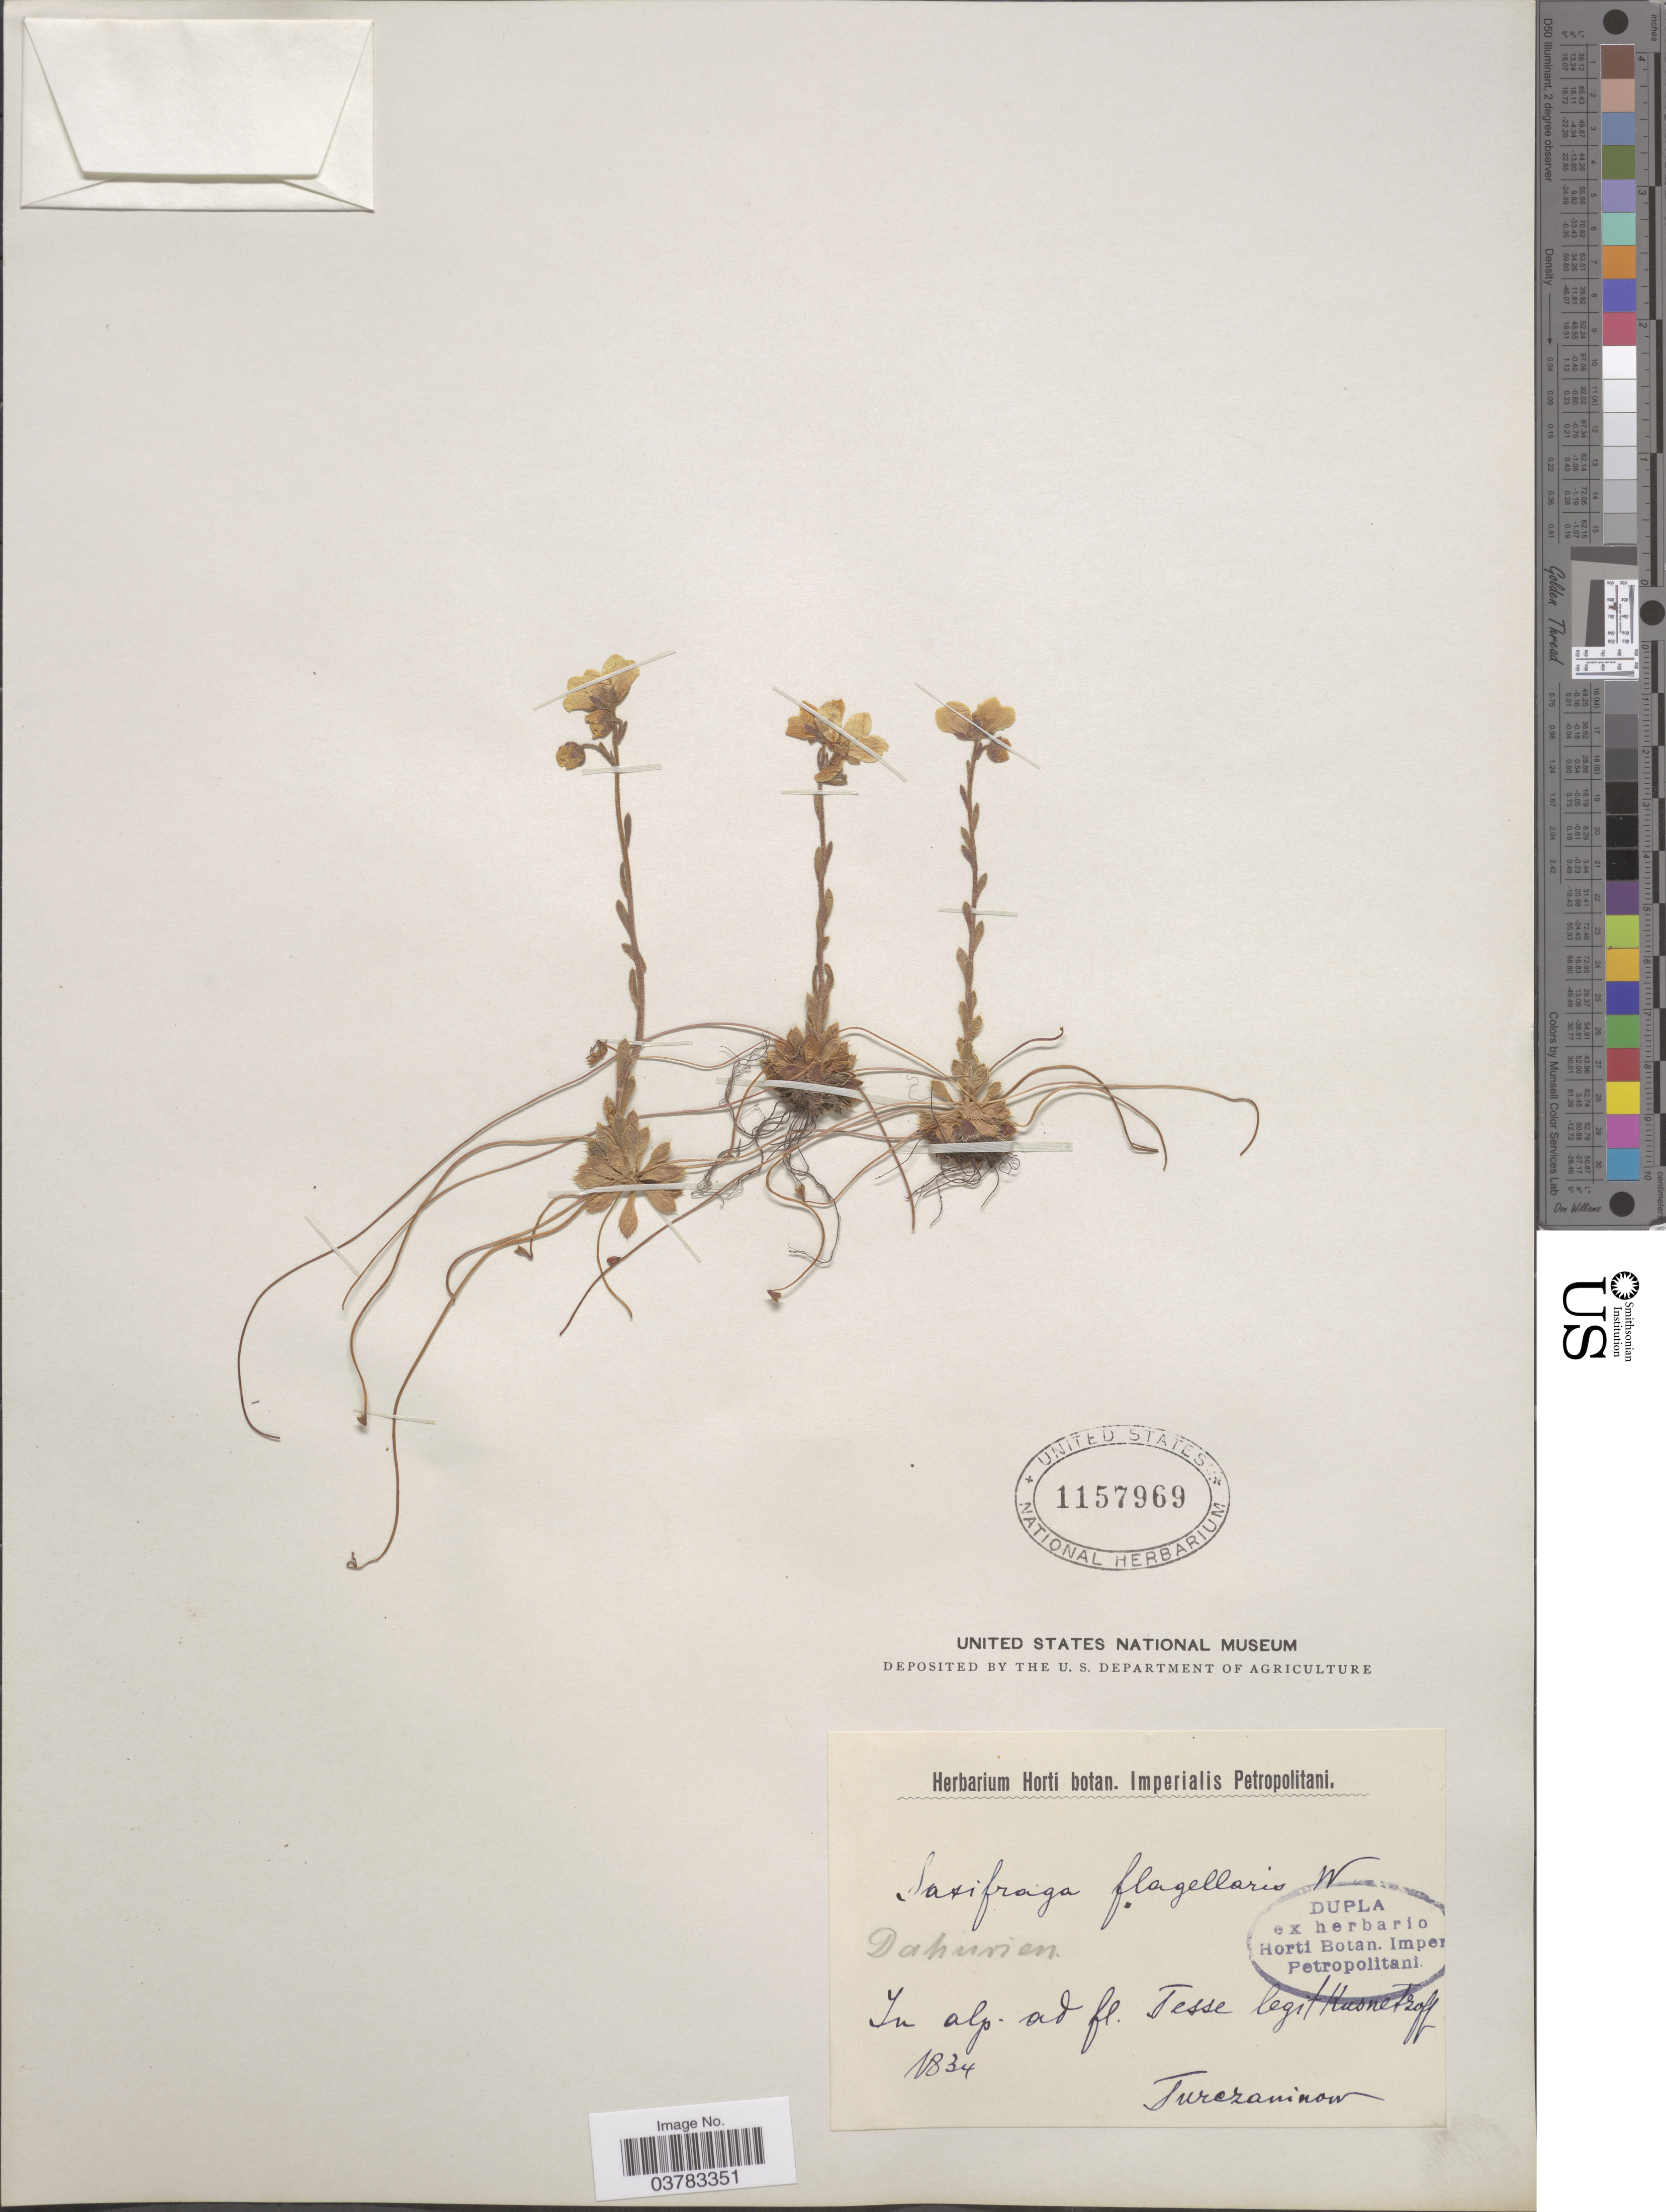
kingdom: Plantae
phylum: Tracheophyta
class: Magnoliopsida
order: Saxifragales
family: Saxifragaceae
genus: Saxifraga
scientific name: Saxifraga flagellaris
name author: Willd. ex Sternb.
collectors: Kusnetzoff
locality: Dahurien. In alp. ad fl. Tesse.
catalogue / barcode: US 1157969